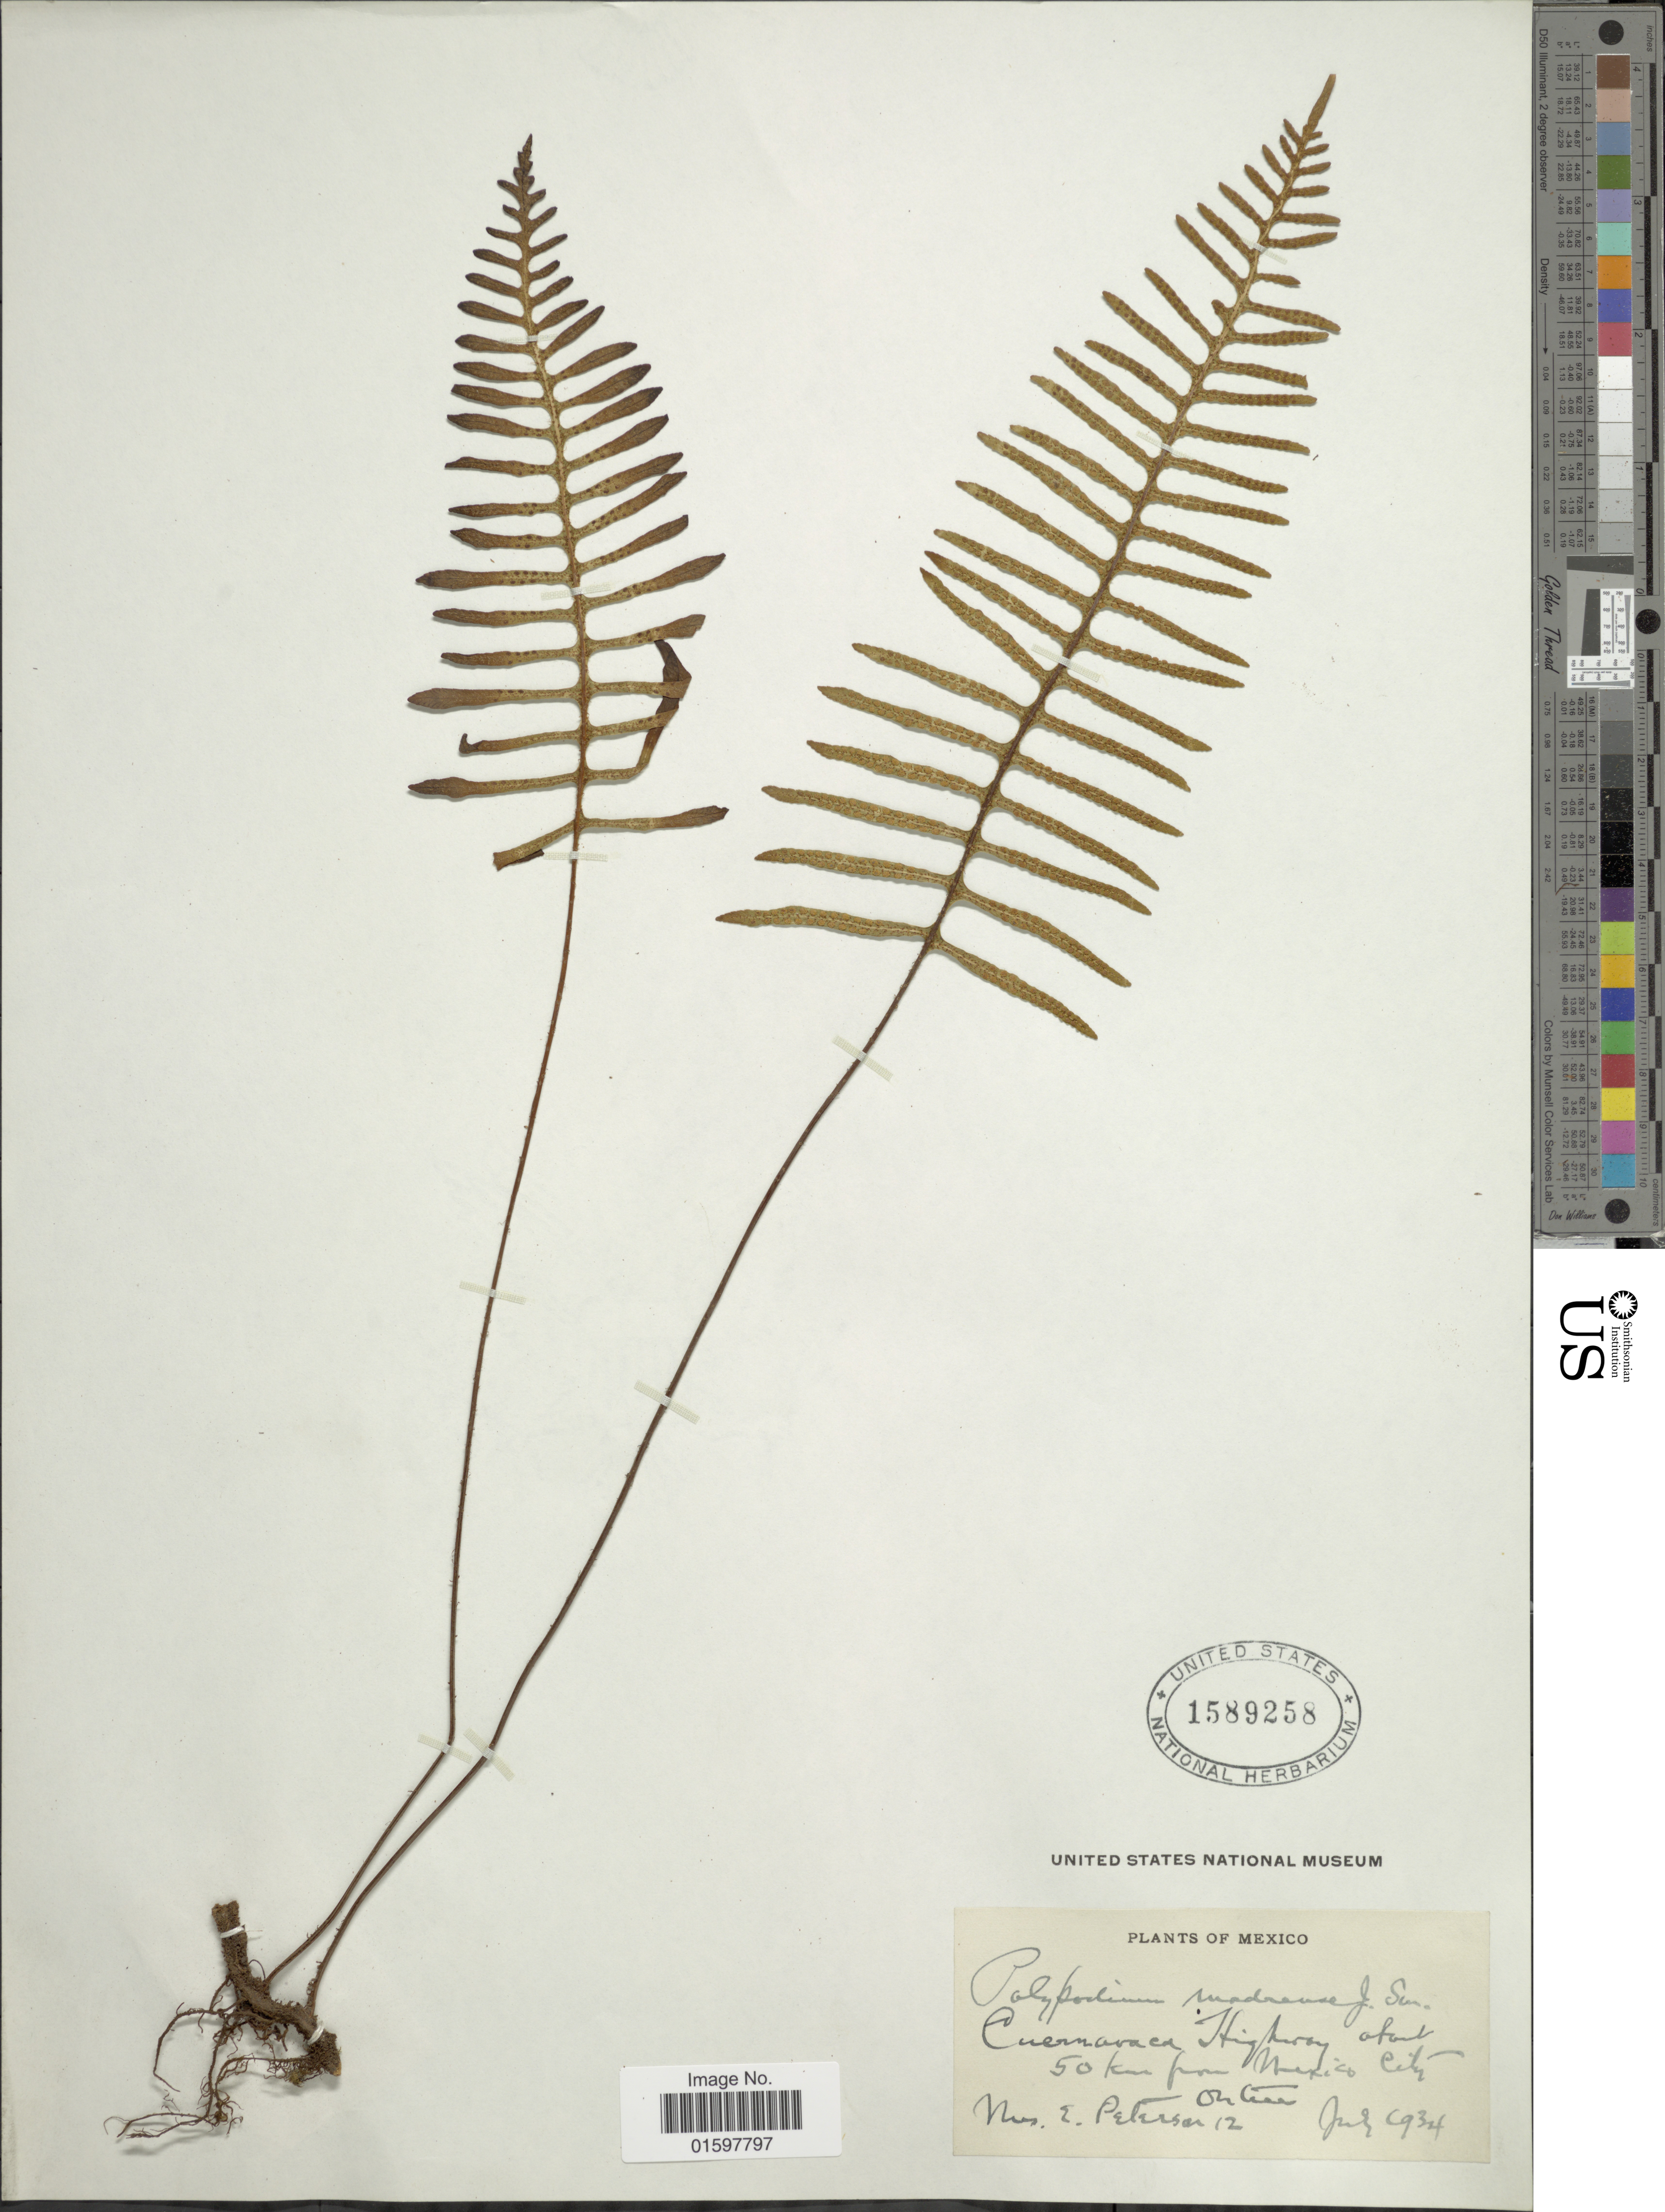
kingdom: Plantae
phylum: Tracheophyta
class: Polypodiopsida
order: Polypodiales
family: Polypodiaceae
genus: Pleopeltis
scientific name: Pleopeltis madrense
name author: (J. Sm.) A.R. Sm. & Tejero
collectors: E. Petersen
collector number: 12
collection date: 1934-07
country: Mexico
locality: Cuernavaca Highway about 50 km from Mexico City.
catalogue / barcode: US 1589258